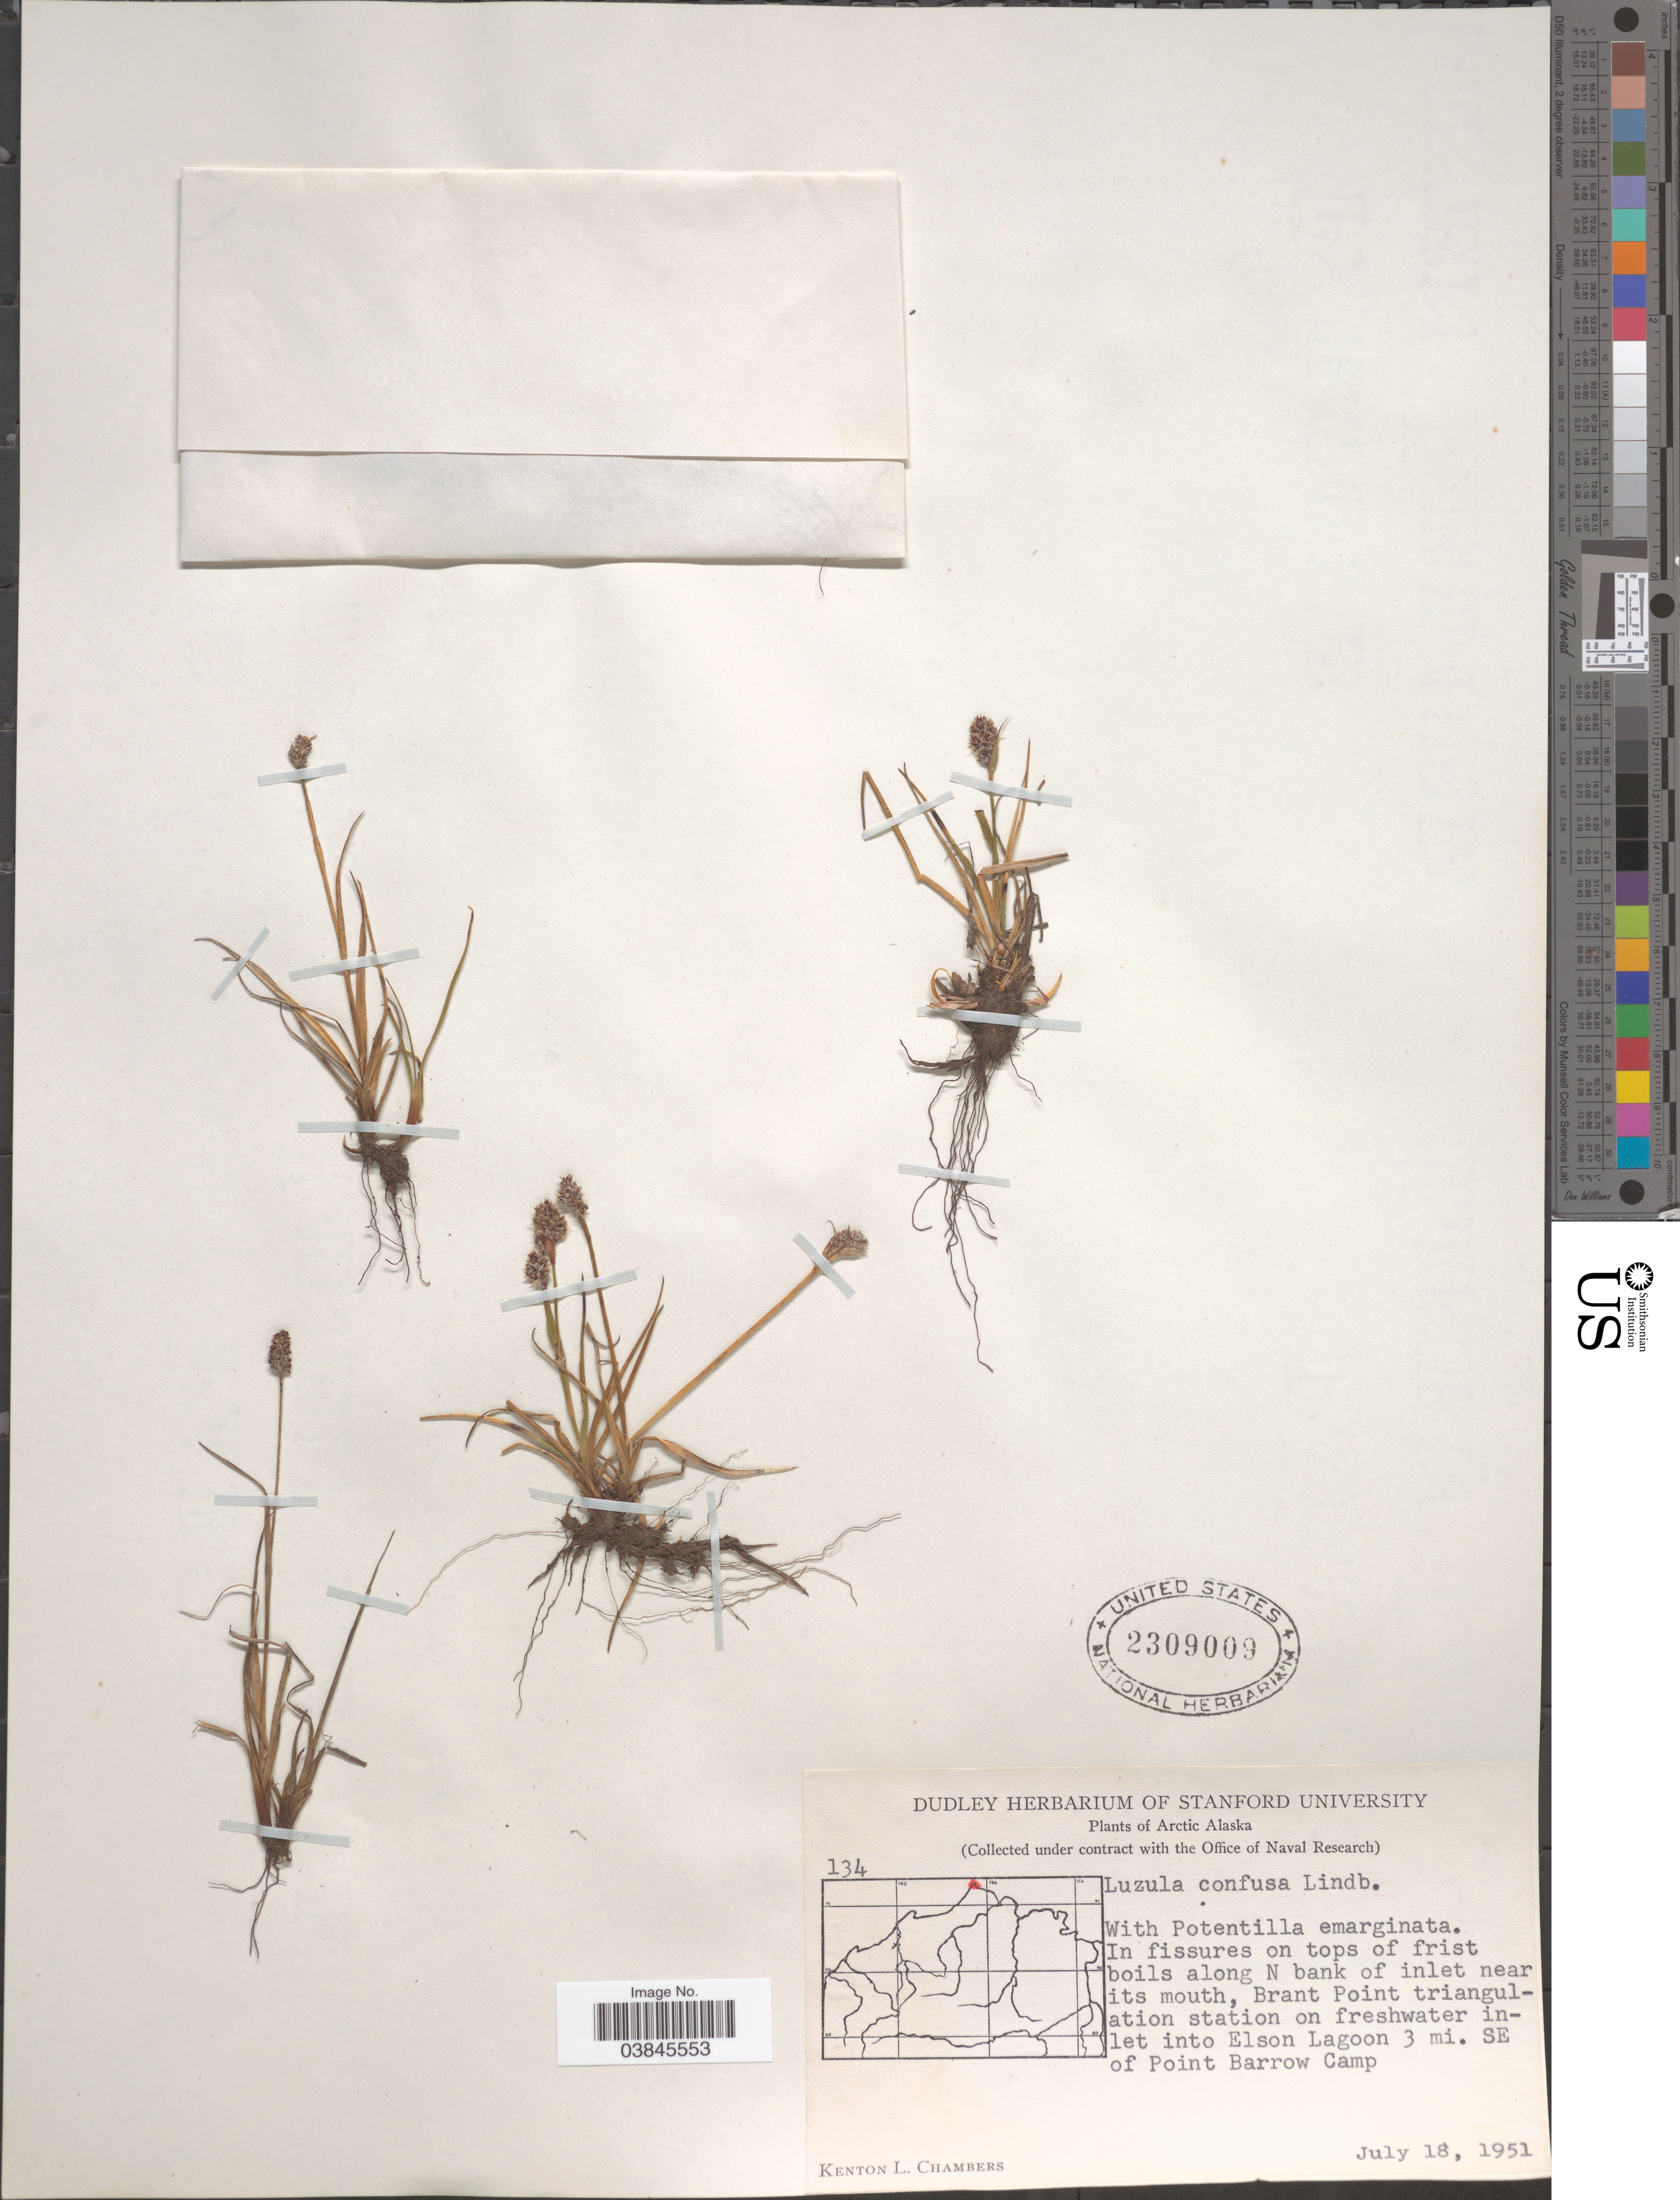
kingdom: Plantae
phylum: Tracheophyta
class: Liliopsida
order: Poales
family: Juncaceae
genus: Luzula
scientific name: Luzula confusa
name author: Lindeb.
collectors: K. L. Chambers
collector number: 134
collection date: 1951-07-18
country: United States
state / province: Alaska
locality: Arctic Alaska. in fissures on tops of first boils along N bank of inlet near its mouth, Brant Point triangulation station on freshwater inlet into Elson Lagoon 3 mi. SE of Point Barrow Camp.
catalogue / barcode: US 2309009